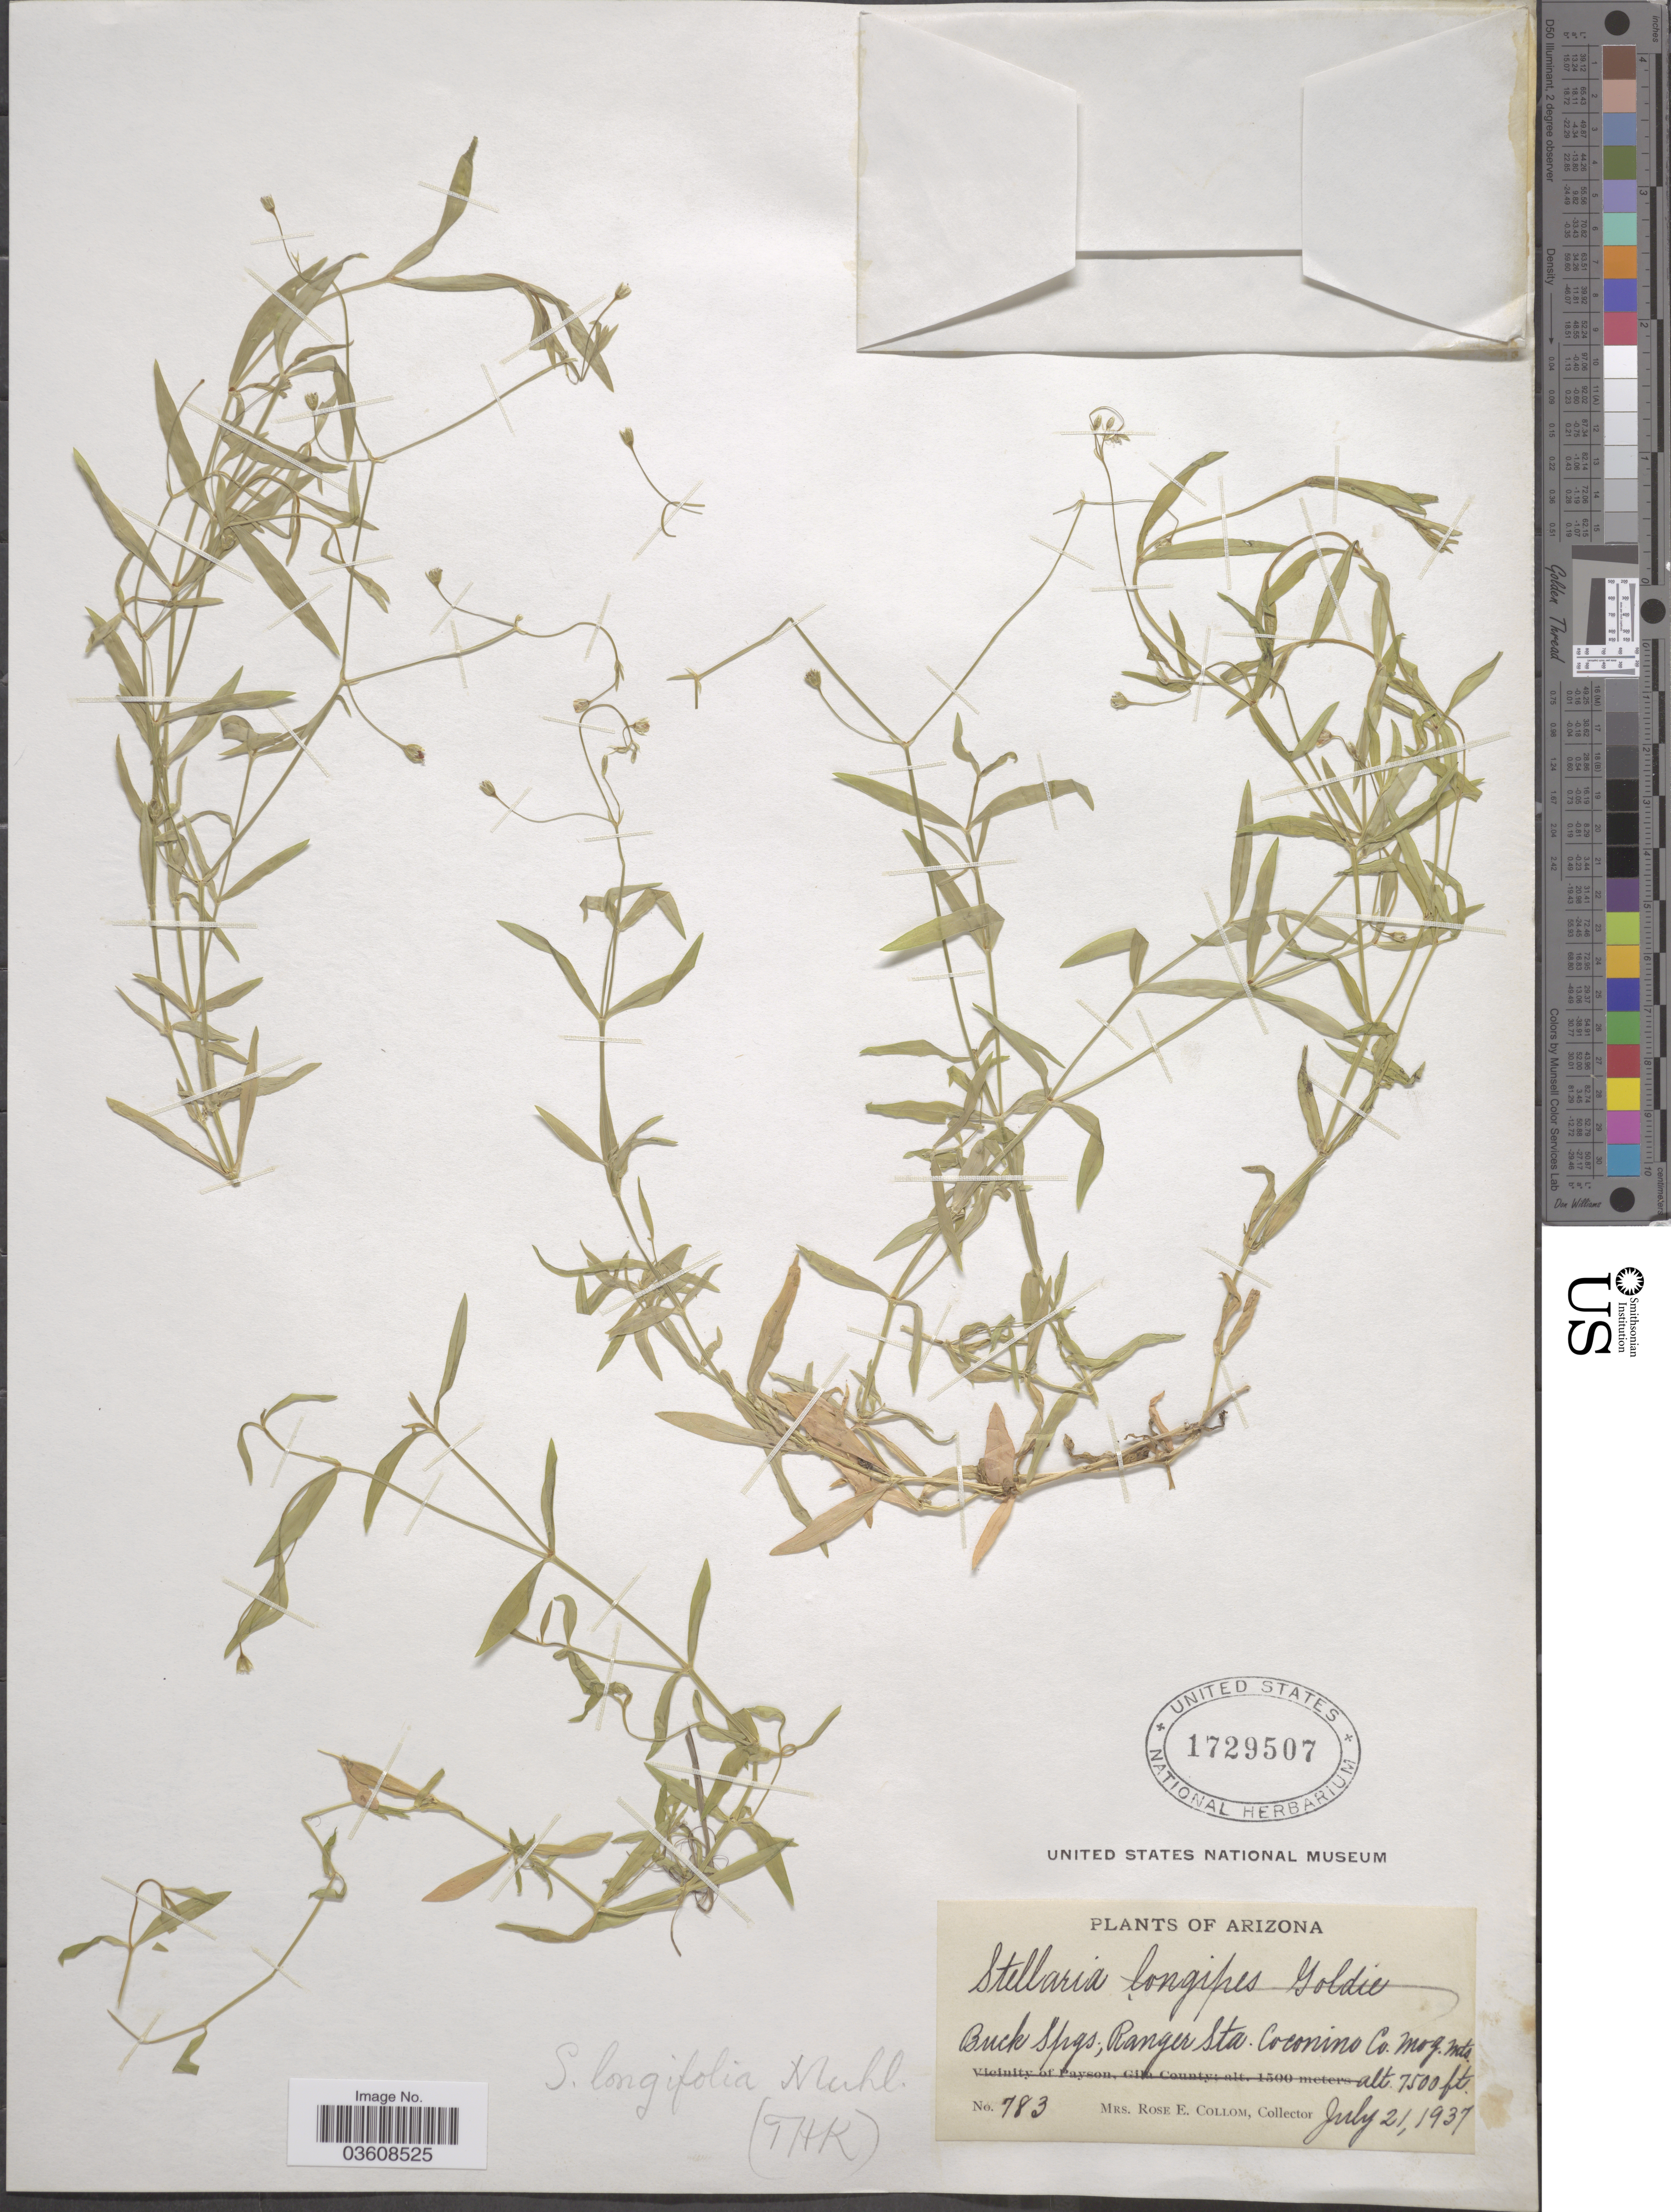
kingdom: Plantae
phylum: Tracheophyta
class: Magnoliopsida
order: Caryophyllales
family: Caryophyllaceae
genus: Stellaria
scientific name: Stellaria longifolia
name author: Muhl. ex Willd.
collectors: R. E. Collom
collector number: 783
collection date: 1937-07-21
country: United States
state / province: Arizona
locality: Buck Spgs; Ranger Sta. Coconino Co. Mog. Mts.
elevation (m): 2286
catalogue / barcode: US 1729507